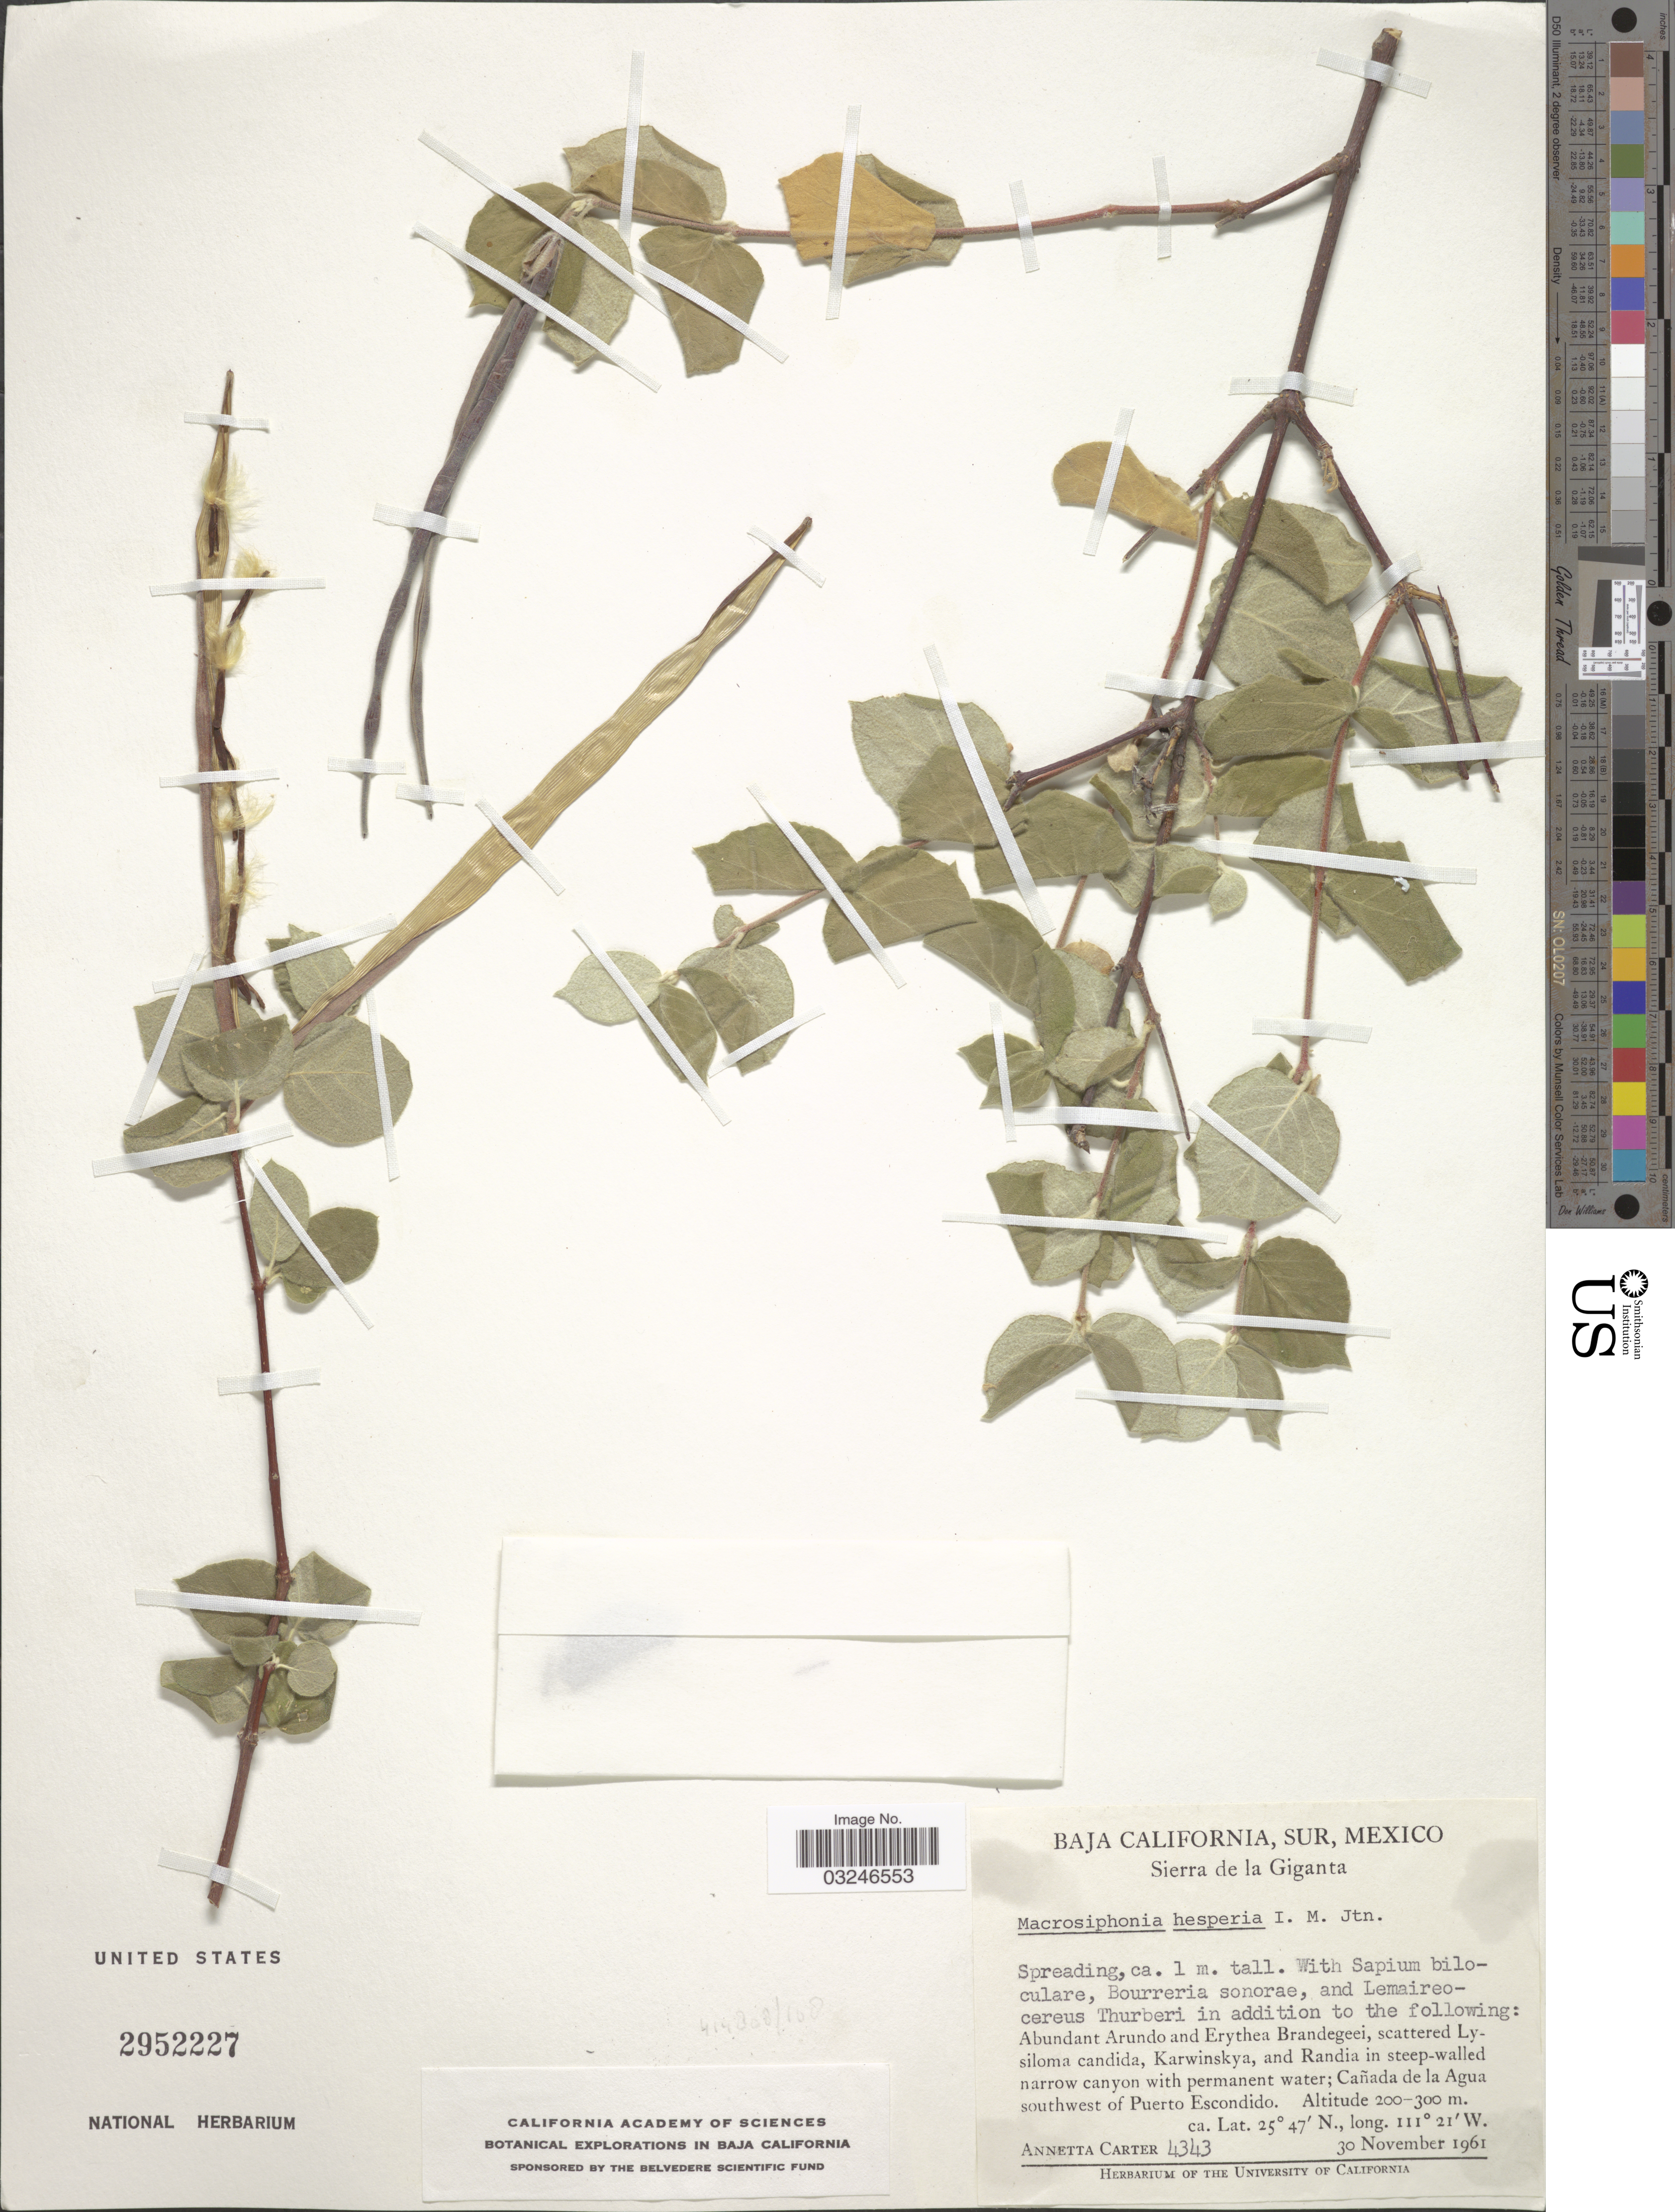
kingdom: Plantae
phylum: Tracheophyta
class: Magnoliopsida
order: Gentianales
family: Apocynaceae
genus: Macrosiphonia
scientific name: Macrosiphonia hesperia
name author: I.M. Johnst.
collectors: A. Carter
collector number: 4343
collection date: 1961-11-30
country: Mexico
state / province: Baja California Sur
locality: Sierra de la Giganta. Cañada de la Agua southwest of Puerto Escondido.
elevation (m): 200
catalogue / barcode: US 2952227